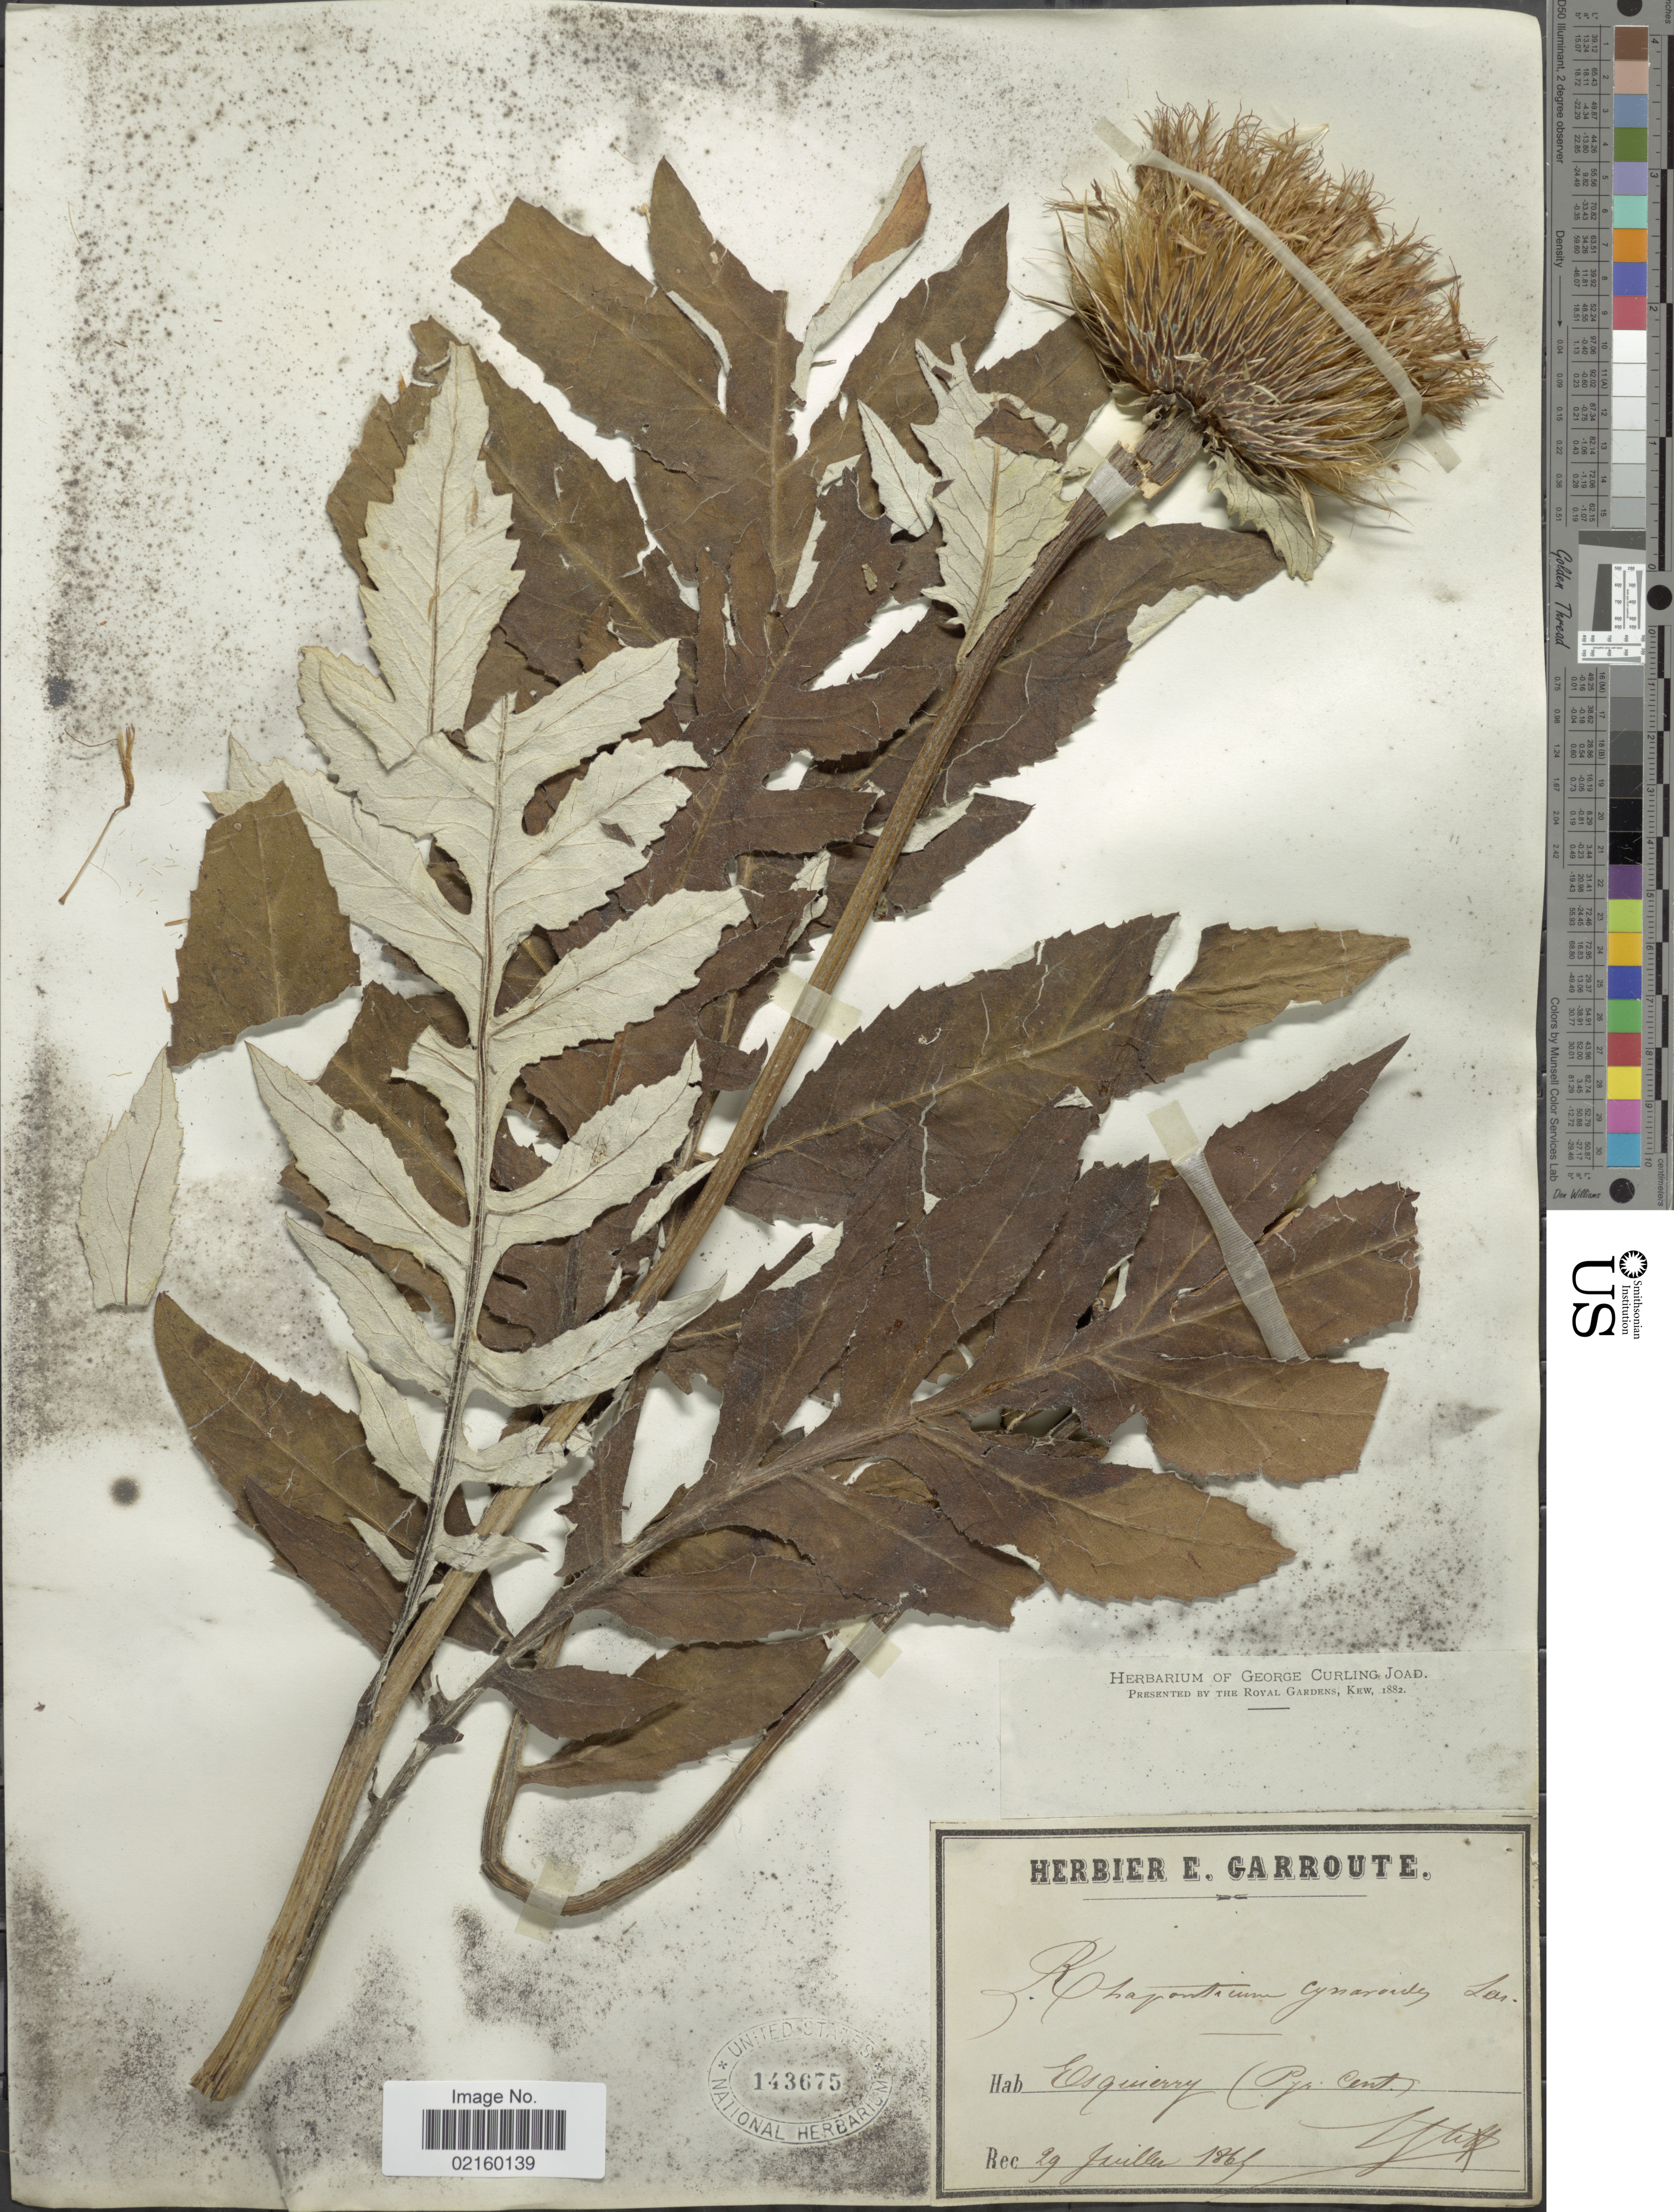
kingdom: Plantae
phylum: Tracheophyta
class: Magnoliopsida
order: Asterales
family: Asteraceae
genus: Rhaponticum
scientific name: Rhaponticum centauroides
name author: (L.) O. Bolòs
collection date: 1865-07-29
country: France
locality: Esquierry (Pyr. Cent.)